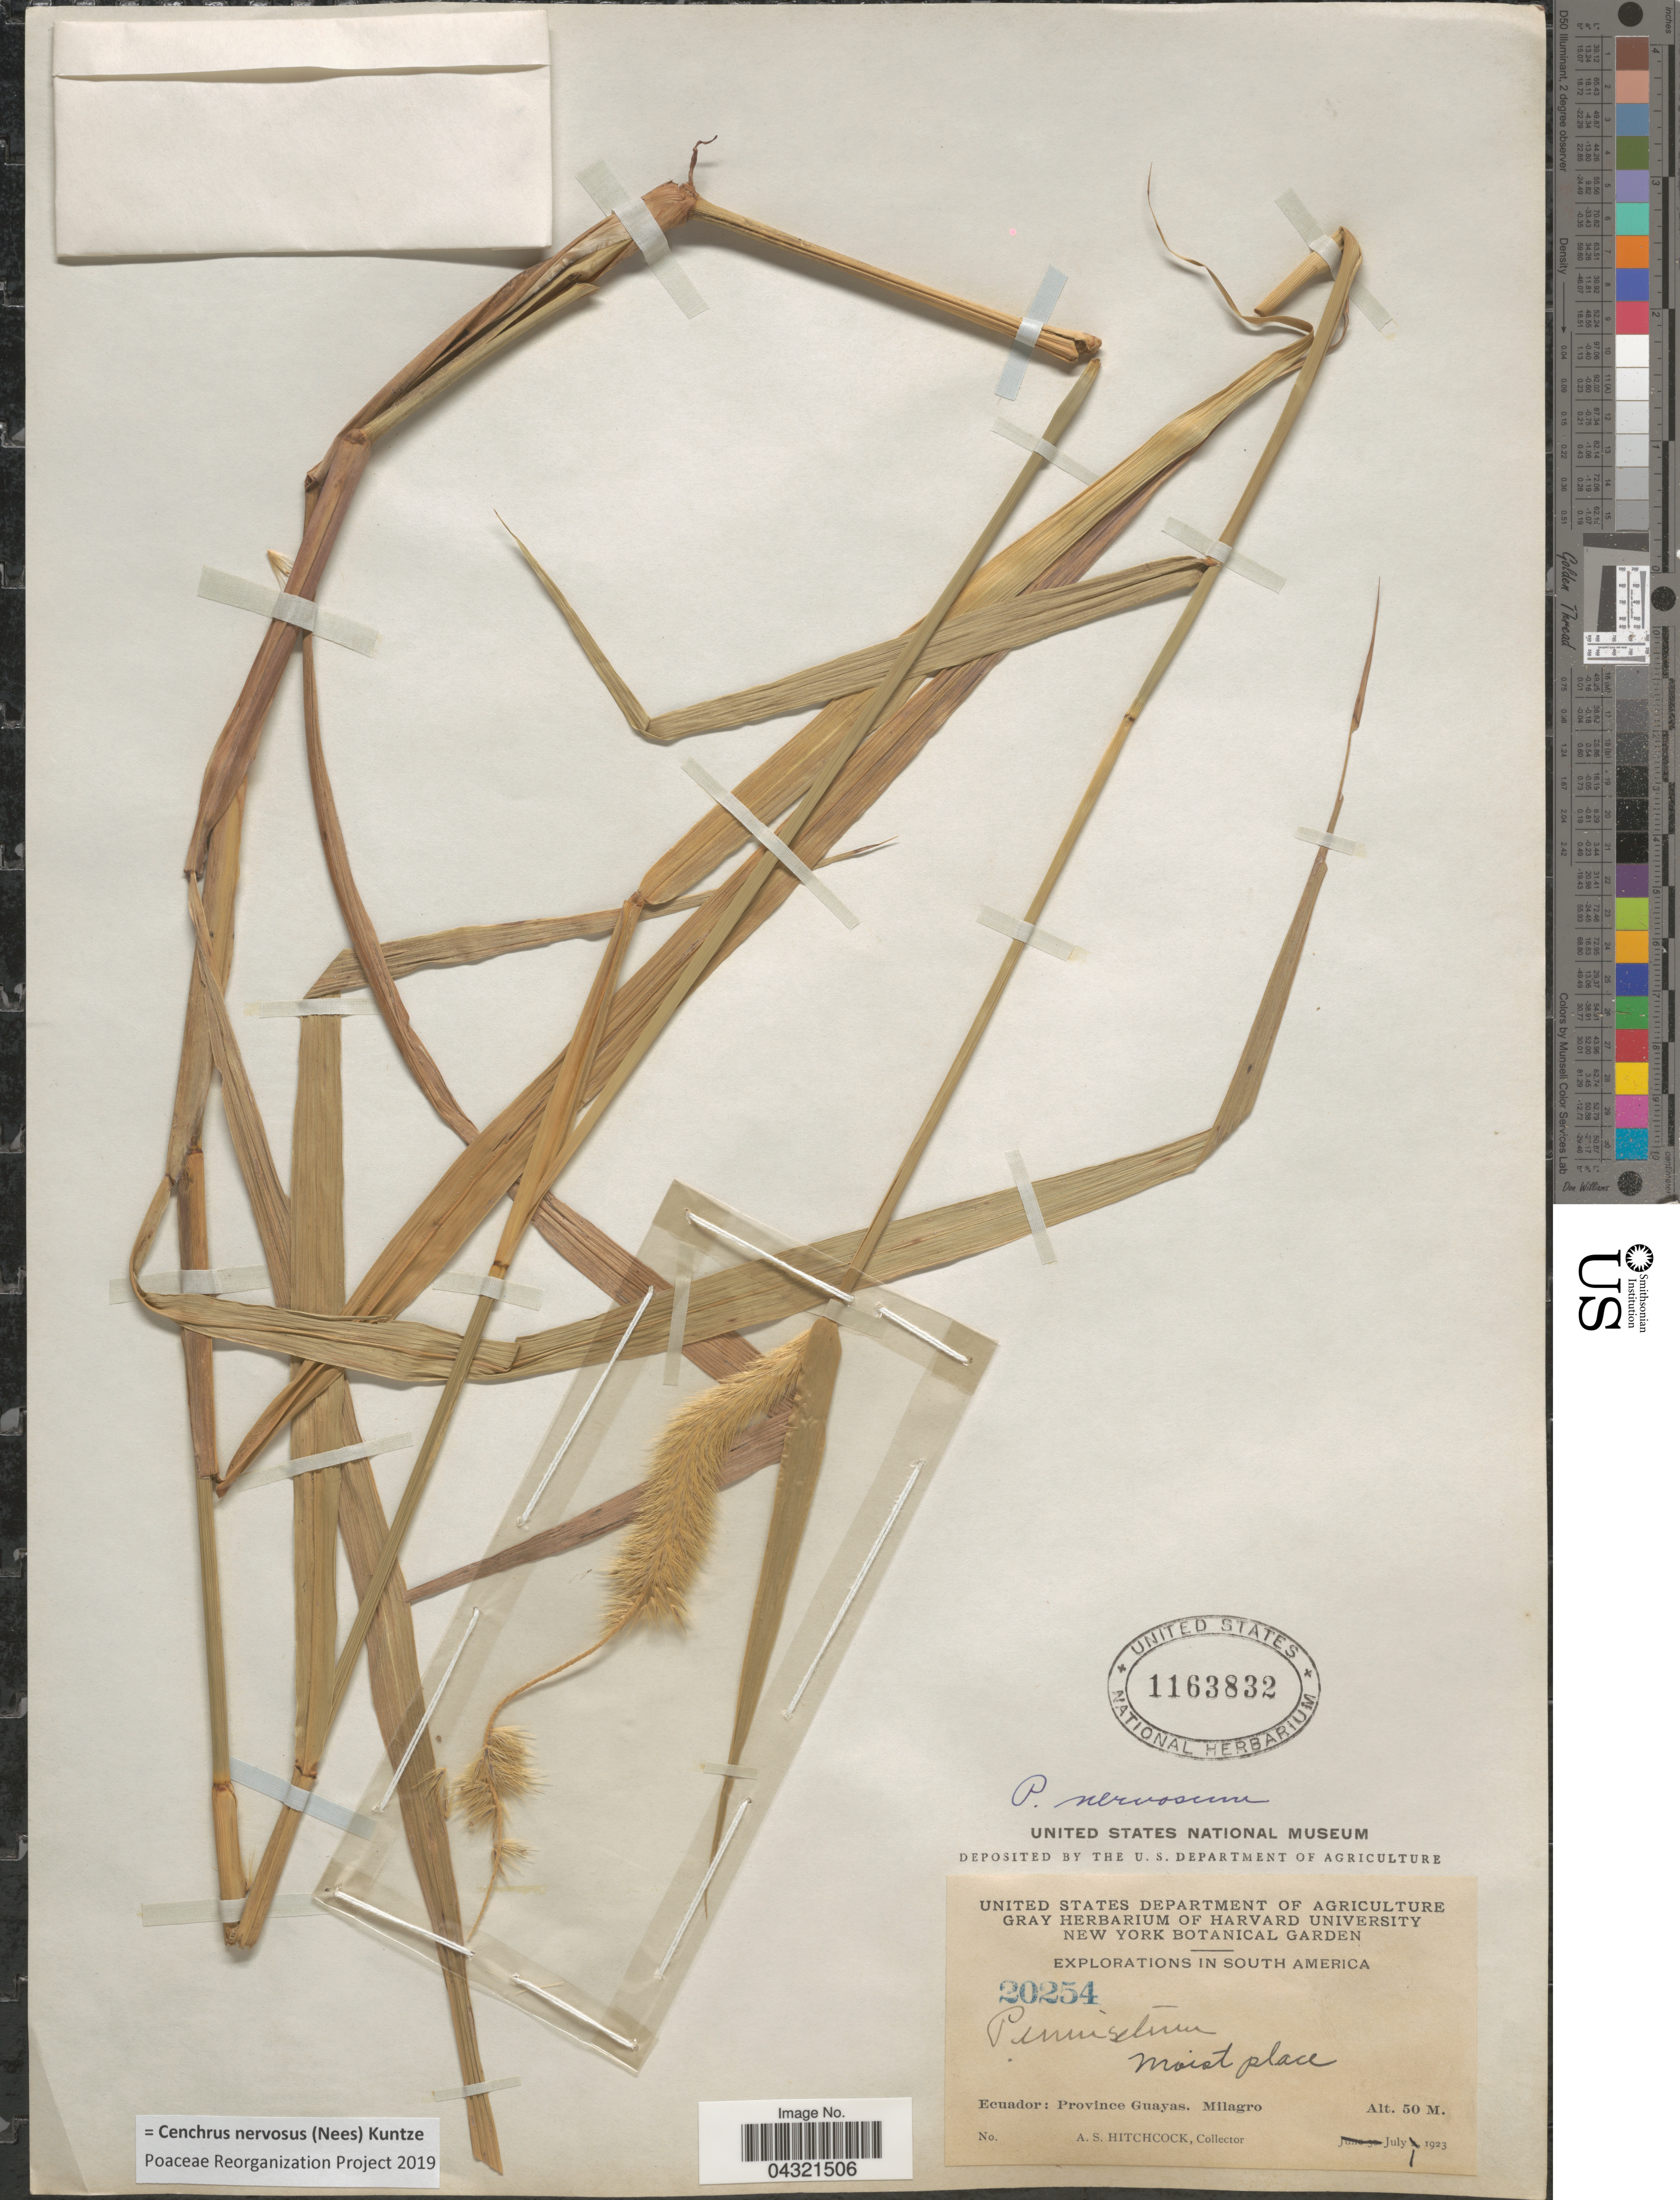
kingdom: Plantae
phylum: Tracheophyta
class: Liliopsida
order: Poales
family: Poaceae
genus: Cenchrus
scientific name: Cenchrus nervosus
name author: (Nees) Kuntze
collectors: A. S. Hitchcock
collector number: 20254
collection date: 1923-07-01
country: Ecuador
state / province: Guayas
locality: Explorations in South America. Moist place. Milagro.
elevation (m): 50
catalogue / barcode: US 1163832